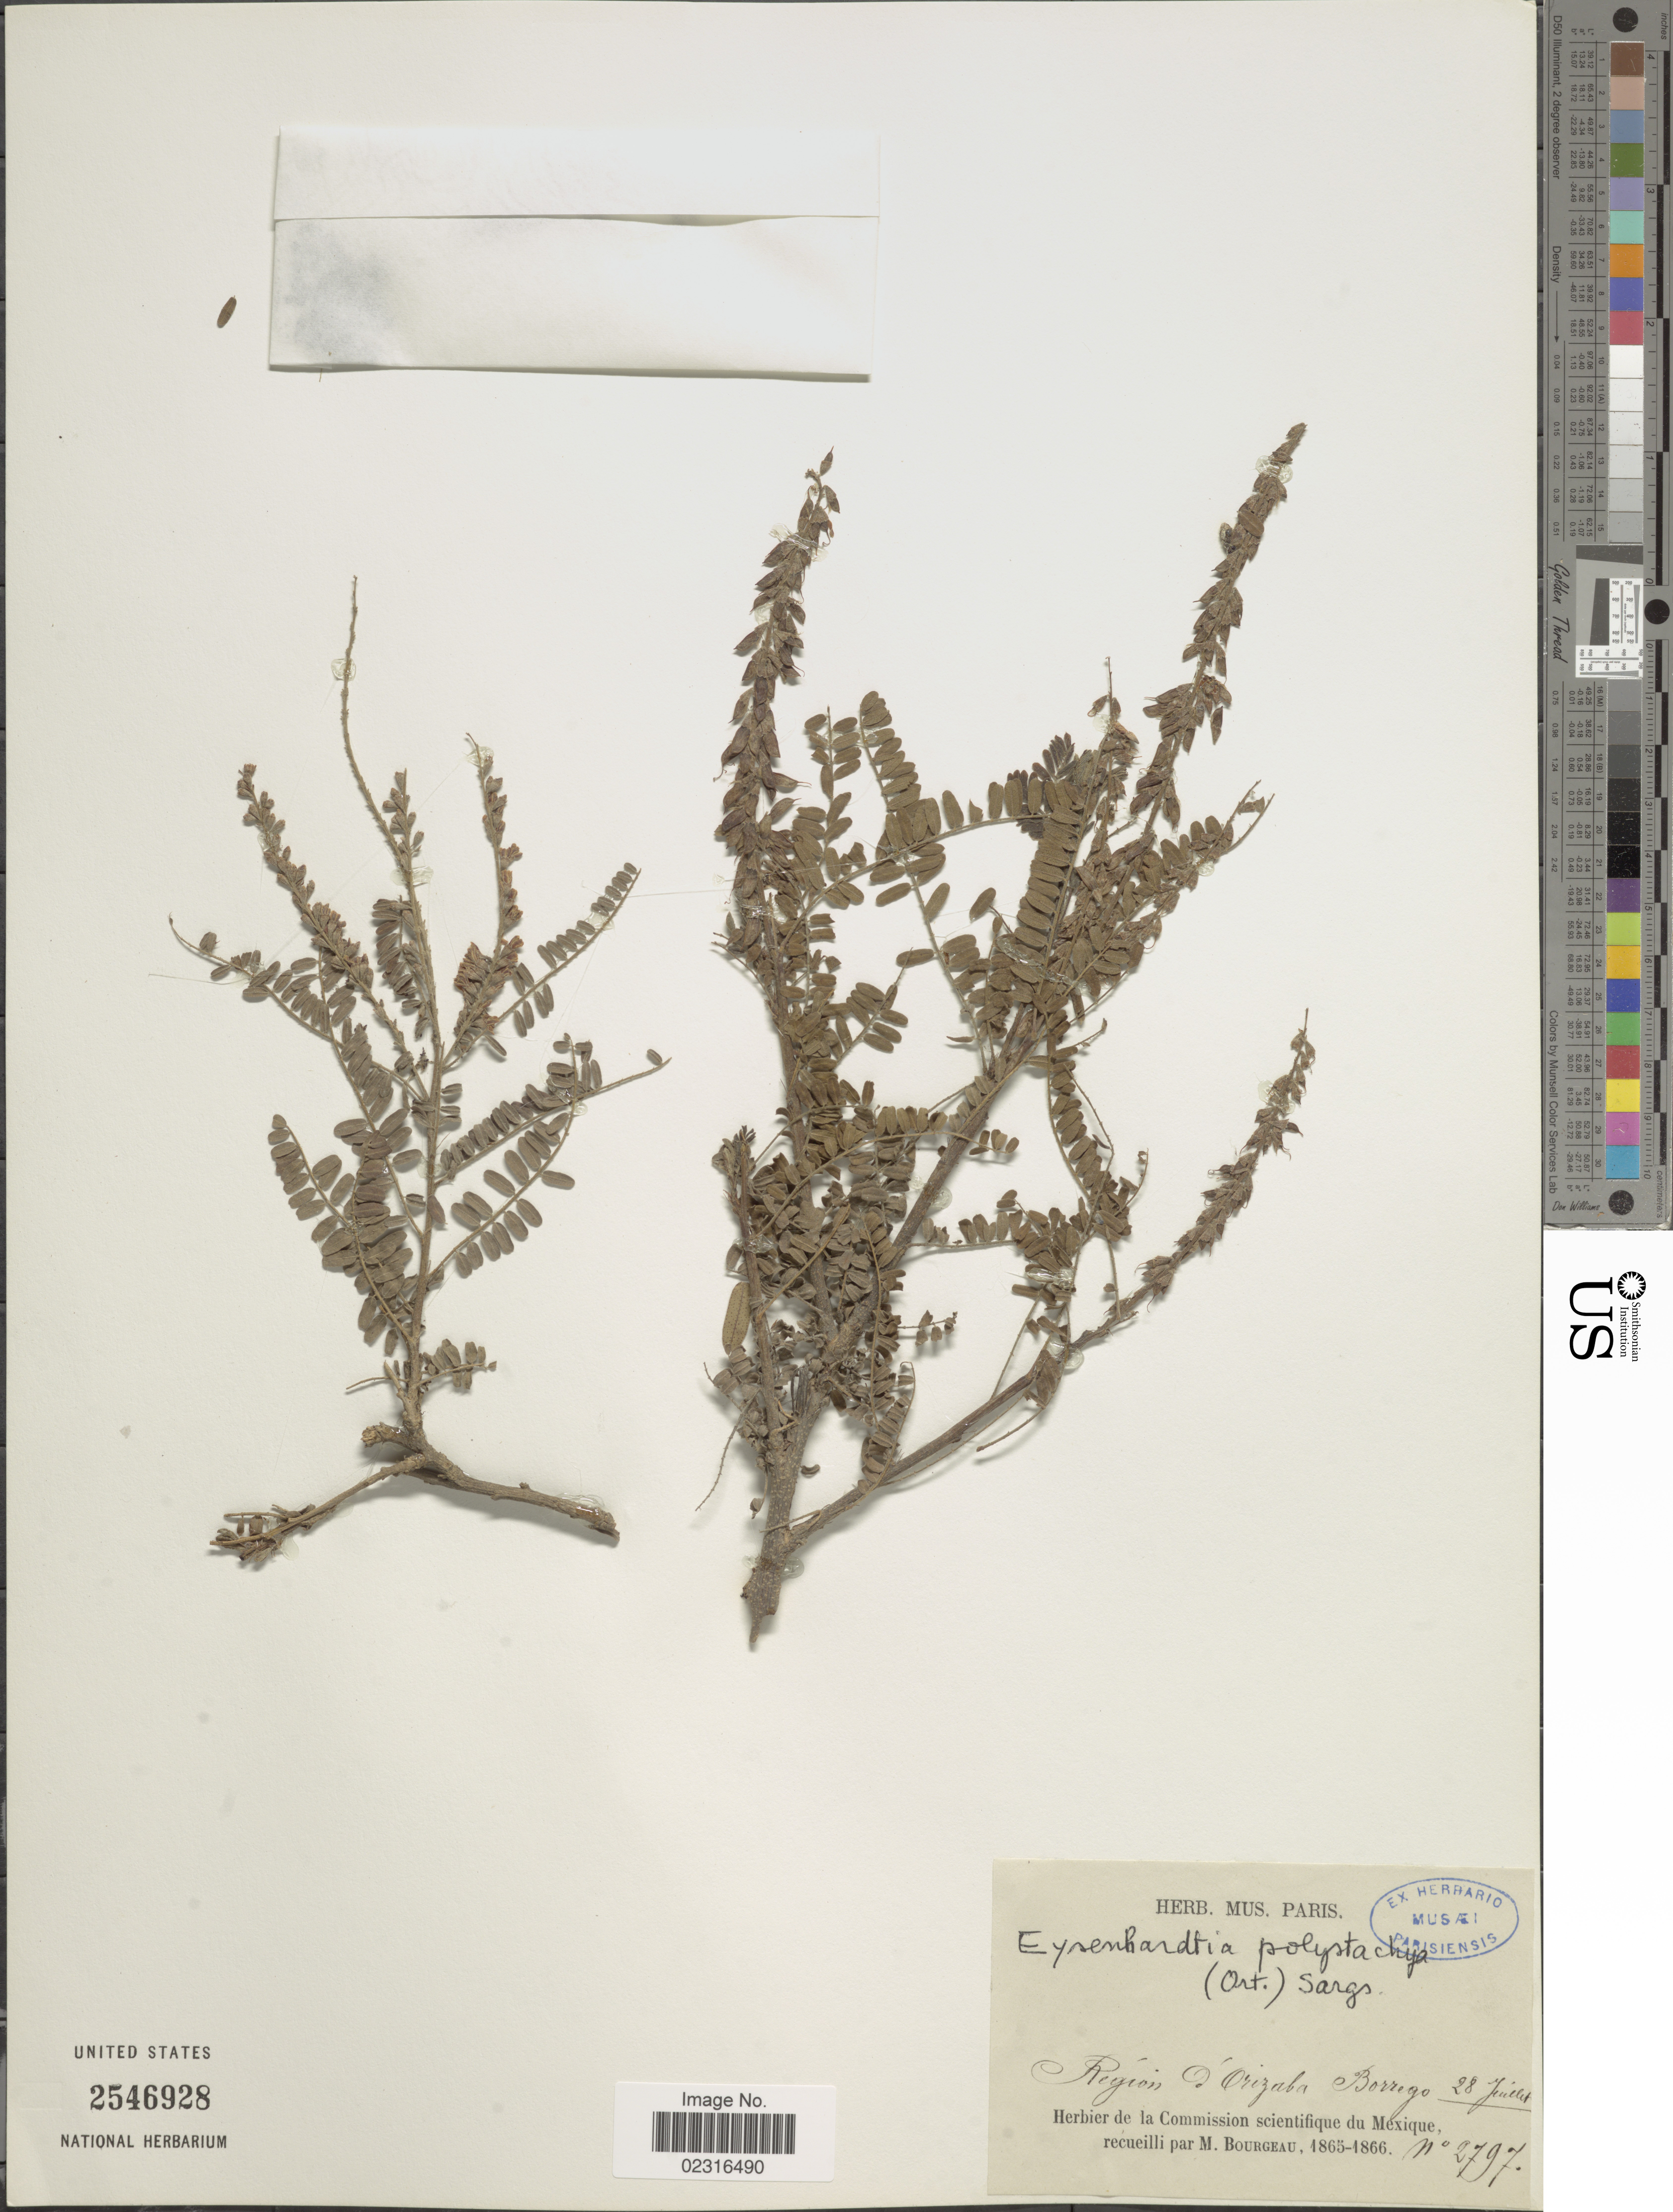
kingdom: Plantae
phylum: Tracheophyta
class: Magnoliopsida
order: Fabales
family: Fabaceae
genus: Eysenhardtia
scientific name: Eysenhardtia polystachya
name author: (Ortega) Sarg.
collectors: M. Bourgeau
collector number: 2797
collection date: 1865-07-28/1866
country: Mexico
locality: Region d'Orizaba Borrego.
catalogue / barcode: US 2546928